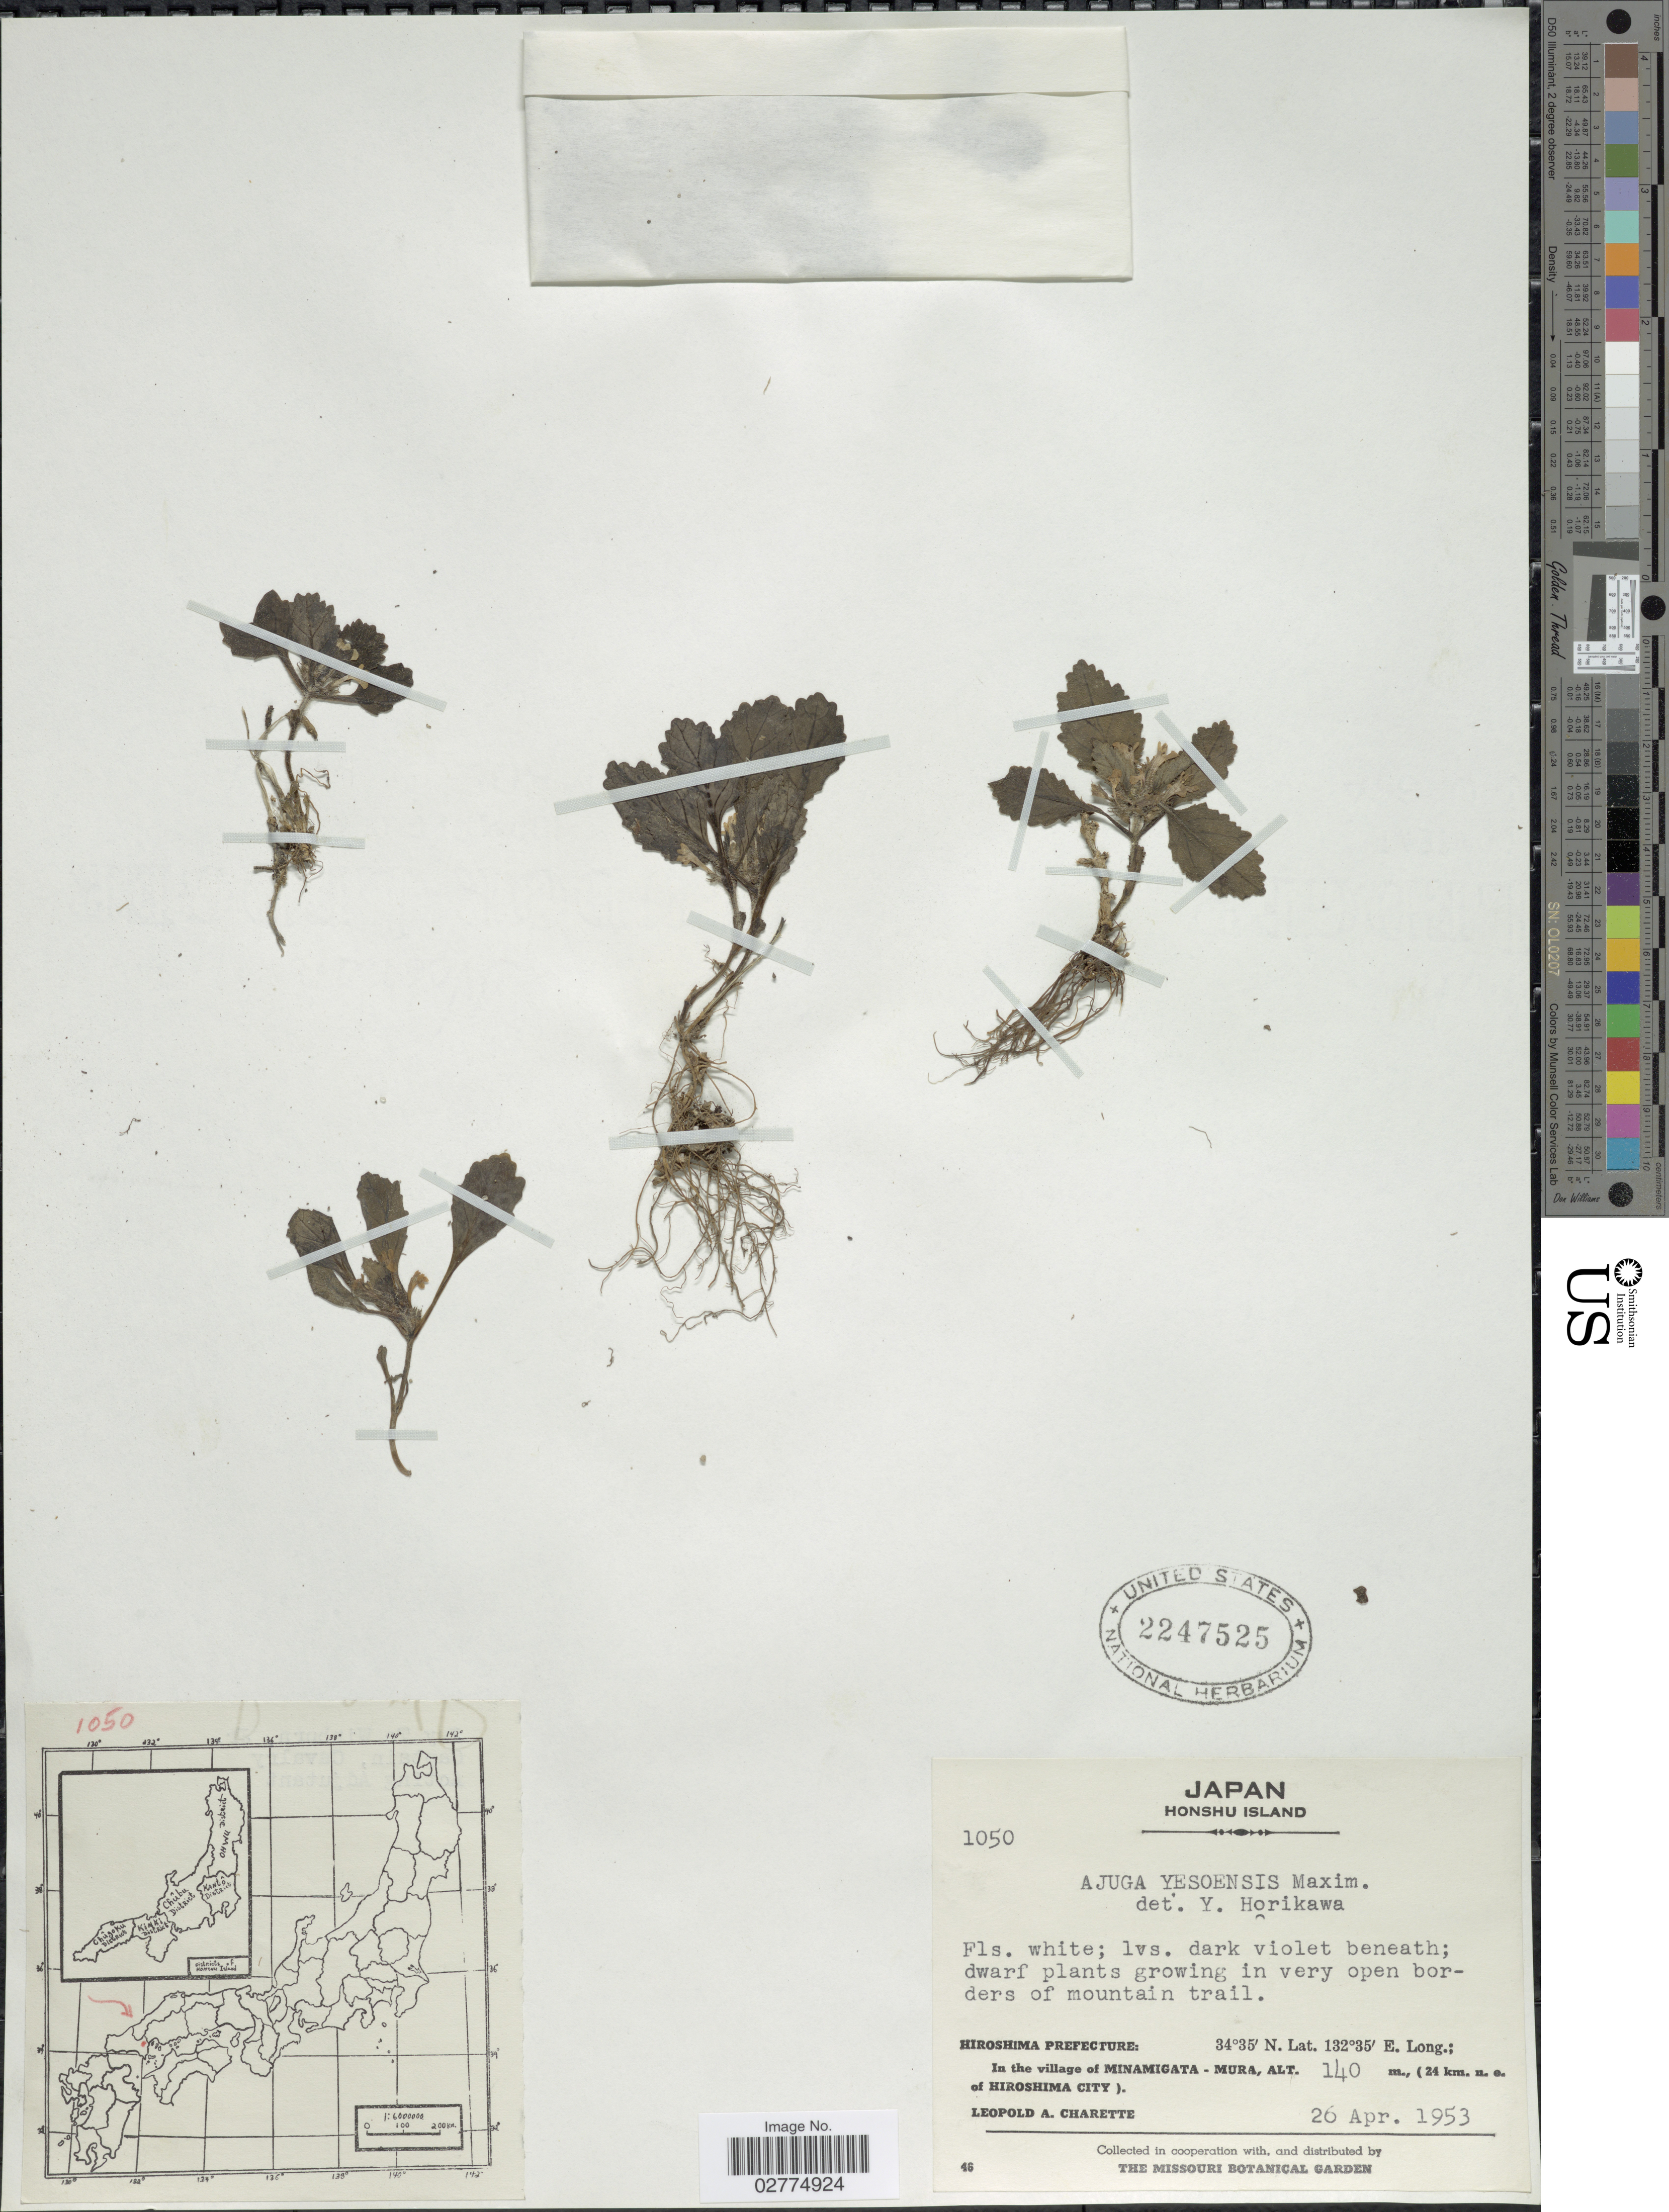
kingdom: Plantae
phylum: Tracheophyta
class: Magnoliopsida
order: Lamiales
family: Lamiaceae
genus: Ajuga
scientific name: Ajuga yesoensis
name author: Maxim. ex Franch. & Sav.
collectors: L. A. Charette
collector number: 1050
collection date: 1953-04-26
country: Japan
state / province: Hirosima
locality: Honsu Island, Hiroshima Prefecture, In the village of Minamigata-Mura, 24 km. n.e. of Hiroshima City).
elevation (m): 140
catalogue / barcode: US 2247525